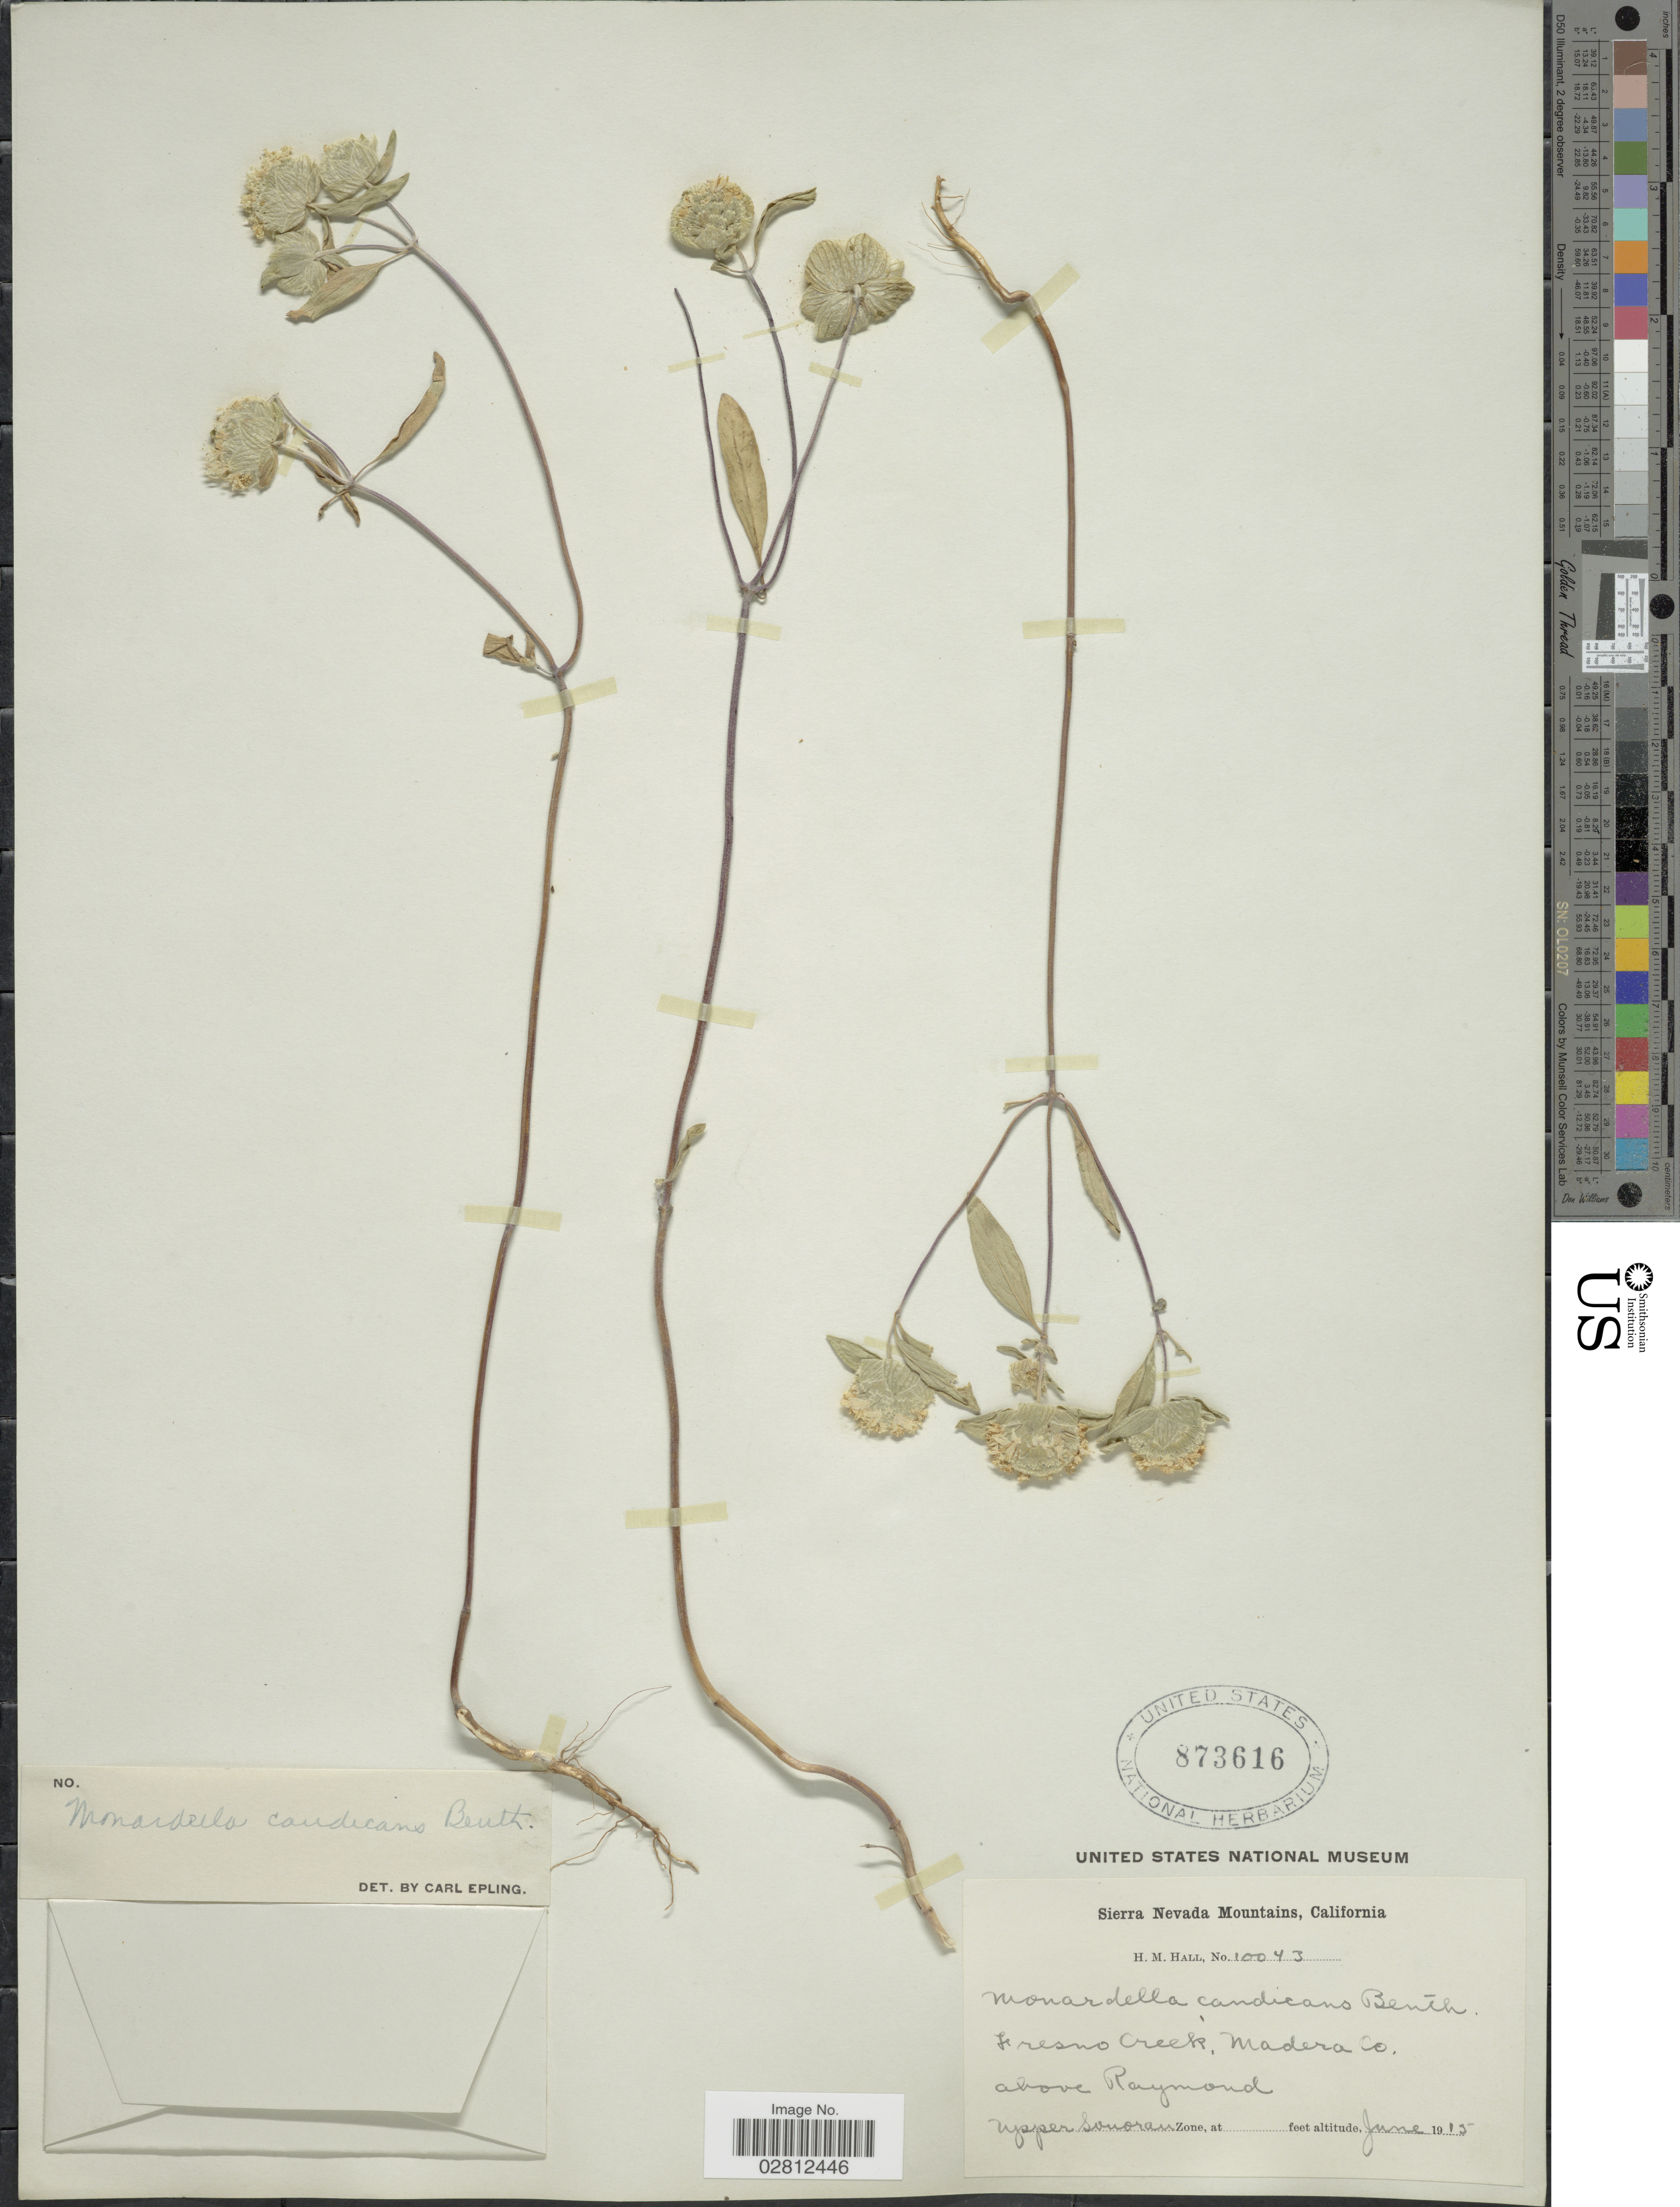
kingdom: Plantae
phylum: Tracheophyta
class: Magnoliopsida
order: Lamiales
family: Lamiaceae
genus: Monardella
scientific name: Monardella candicans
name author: Benth.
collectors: H. M. Hall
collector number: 10043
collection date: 1915-06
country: United States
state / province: California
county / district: Madera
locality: Sierra Nevada Mountains, Fresno Creek, Madera Co. above Ramond, Upper Sonoran Zone.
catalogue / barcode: US 873616